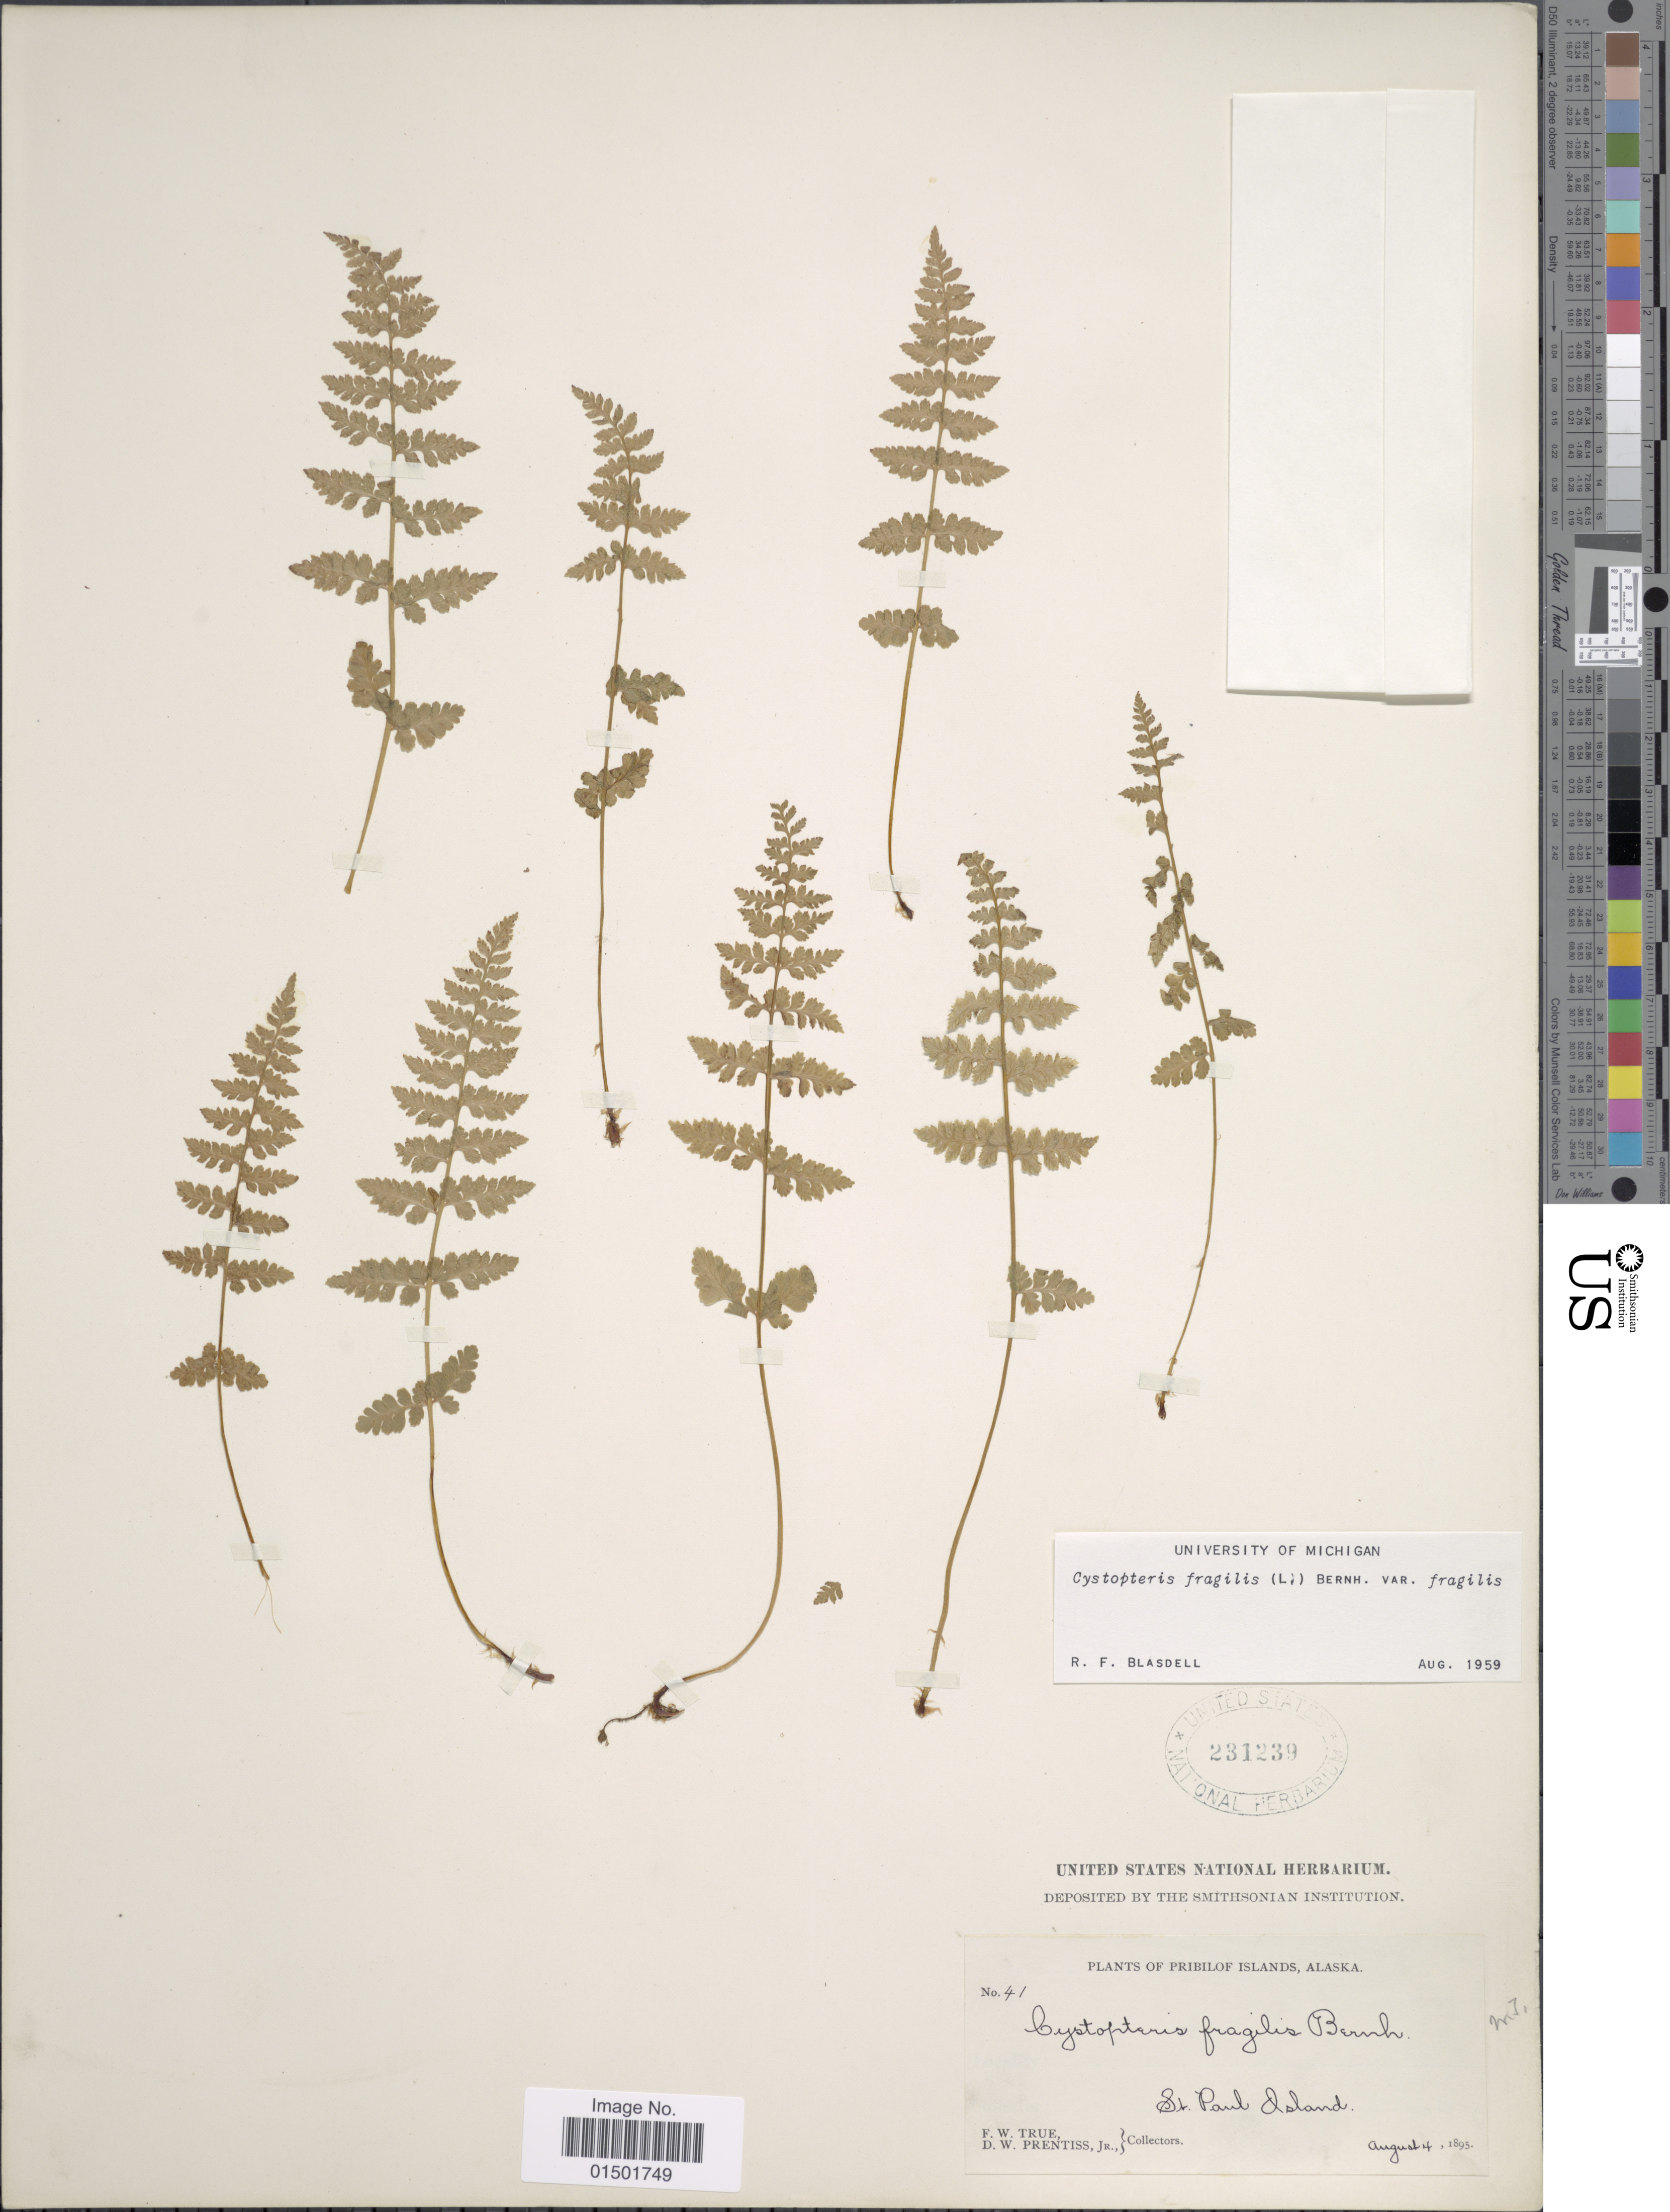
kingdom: Plantae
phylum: Tracheophyta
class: Polypodiopsida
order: Polypodiales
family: Cystopteridaceae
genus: Cystopteris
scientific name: Cystopteris fragilis var. fragilis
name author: (L.) Bernh.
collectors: F. True & D. Prentiss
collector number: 41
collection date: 1895-07-04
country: United States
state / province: Alaska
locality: Pribilof Islands, St. Paul Island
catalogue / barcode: US 231239